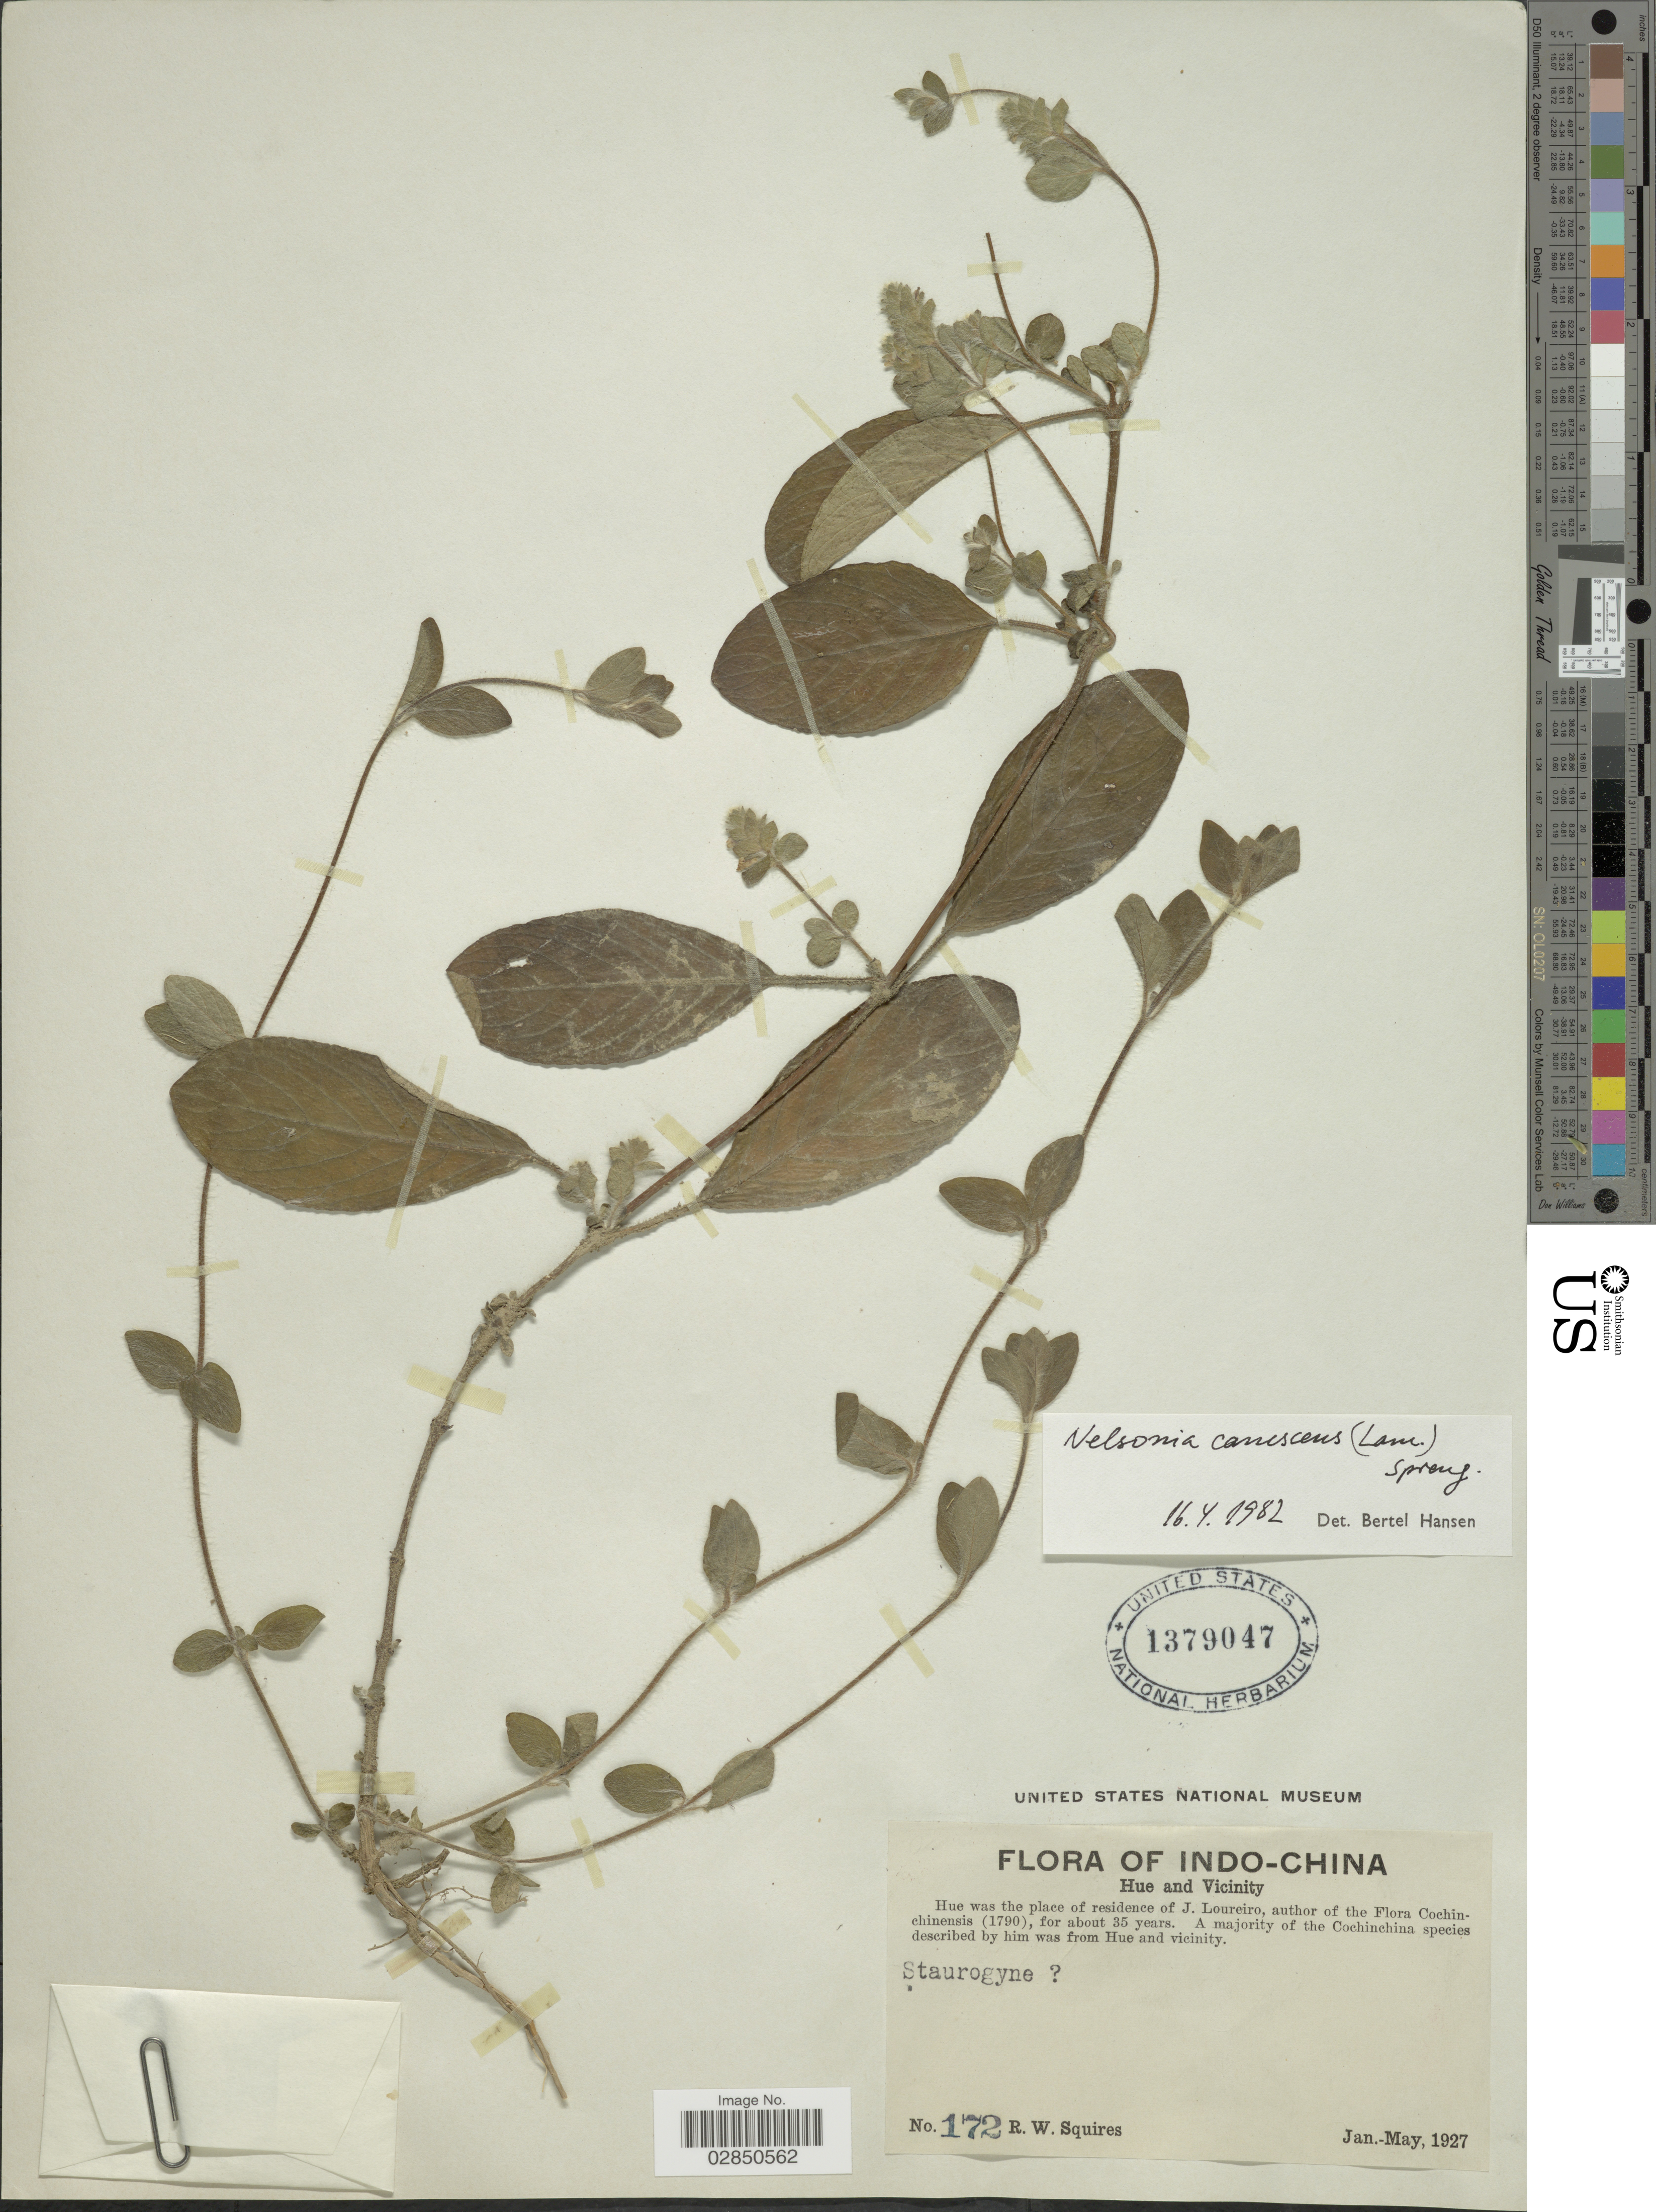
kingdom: Plantae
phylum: Tracheophyta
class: Magnoliopsida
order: Lamiales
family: Acanthaceae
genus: Nelsonia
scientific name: Nelsonia brunelloides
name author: (Lam.) Kuntze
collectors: R. Squires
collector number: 172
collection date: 1927-01/1927-05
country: Vietnam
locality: Indo-China, Hue and Vicinity, Hue was the place of residence of J. Loureiro, author of the Flora Cochinchinensis (1790), for about 35 years.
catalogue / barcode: US 1379047